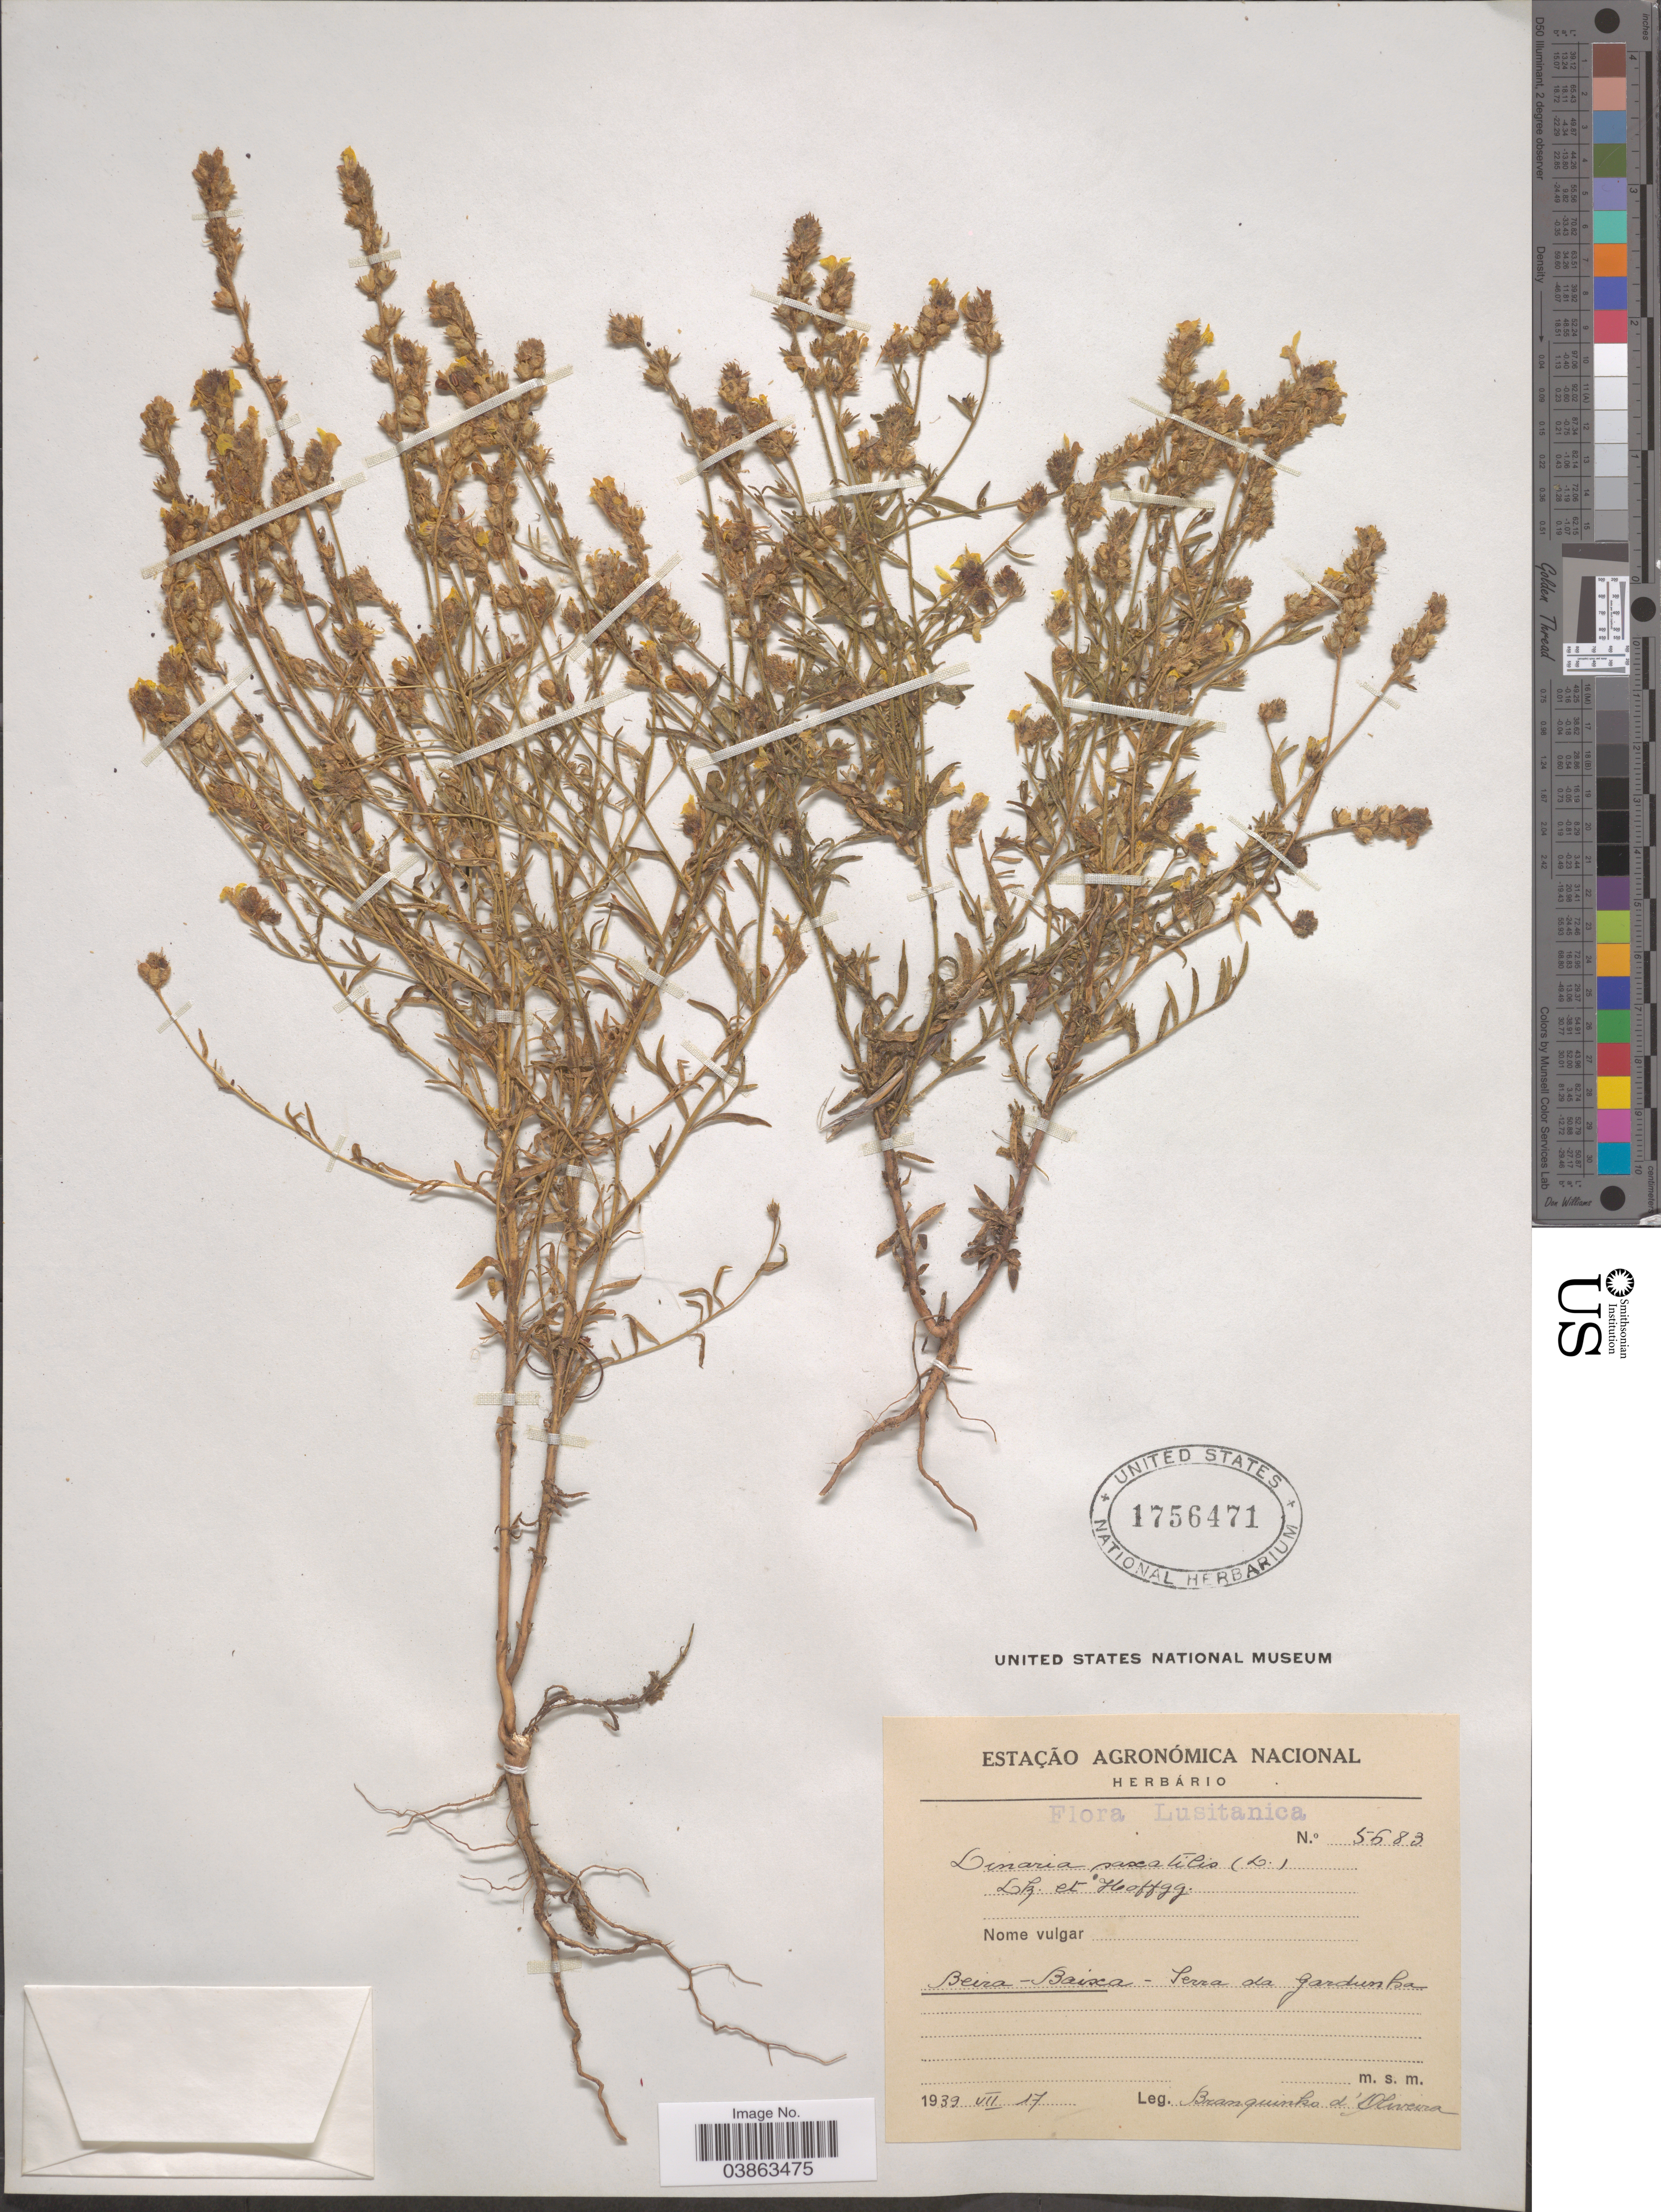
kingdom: Plantae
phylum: Tracheophyta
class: Magnoliopsida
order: Lamiales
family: Plantaginaceae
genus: Linaria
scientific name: Linaria saxatilis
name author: Hoffmanns. & Link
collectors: A. Branquinho D'Oliveira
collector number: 5683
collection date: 1939-07-17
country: Portugal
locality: Beira-Baixa - Serra da Gardunha.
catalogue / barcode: US 1756471